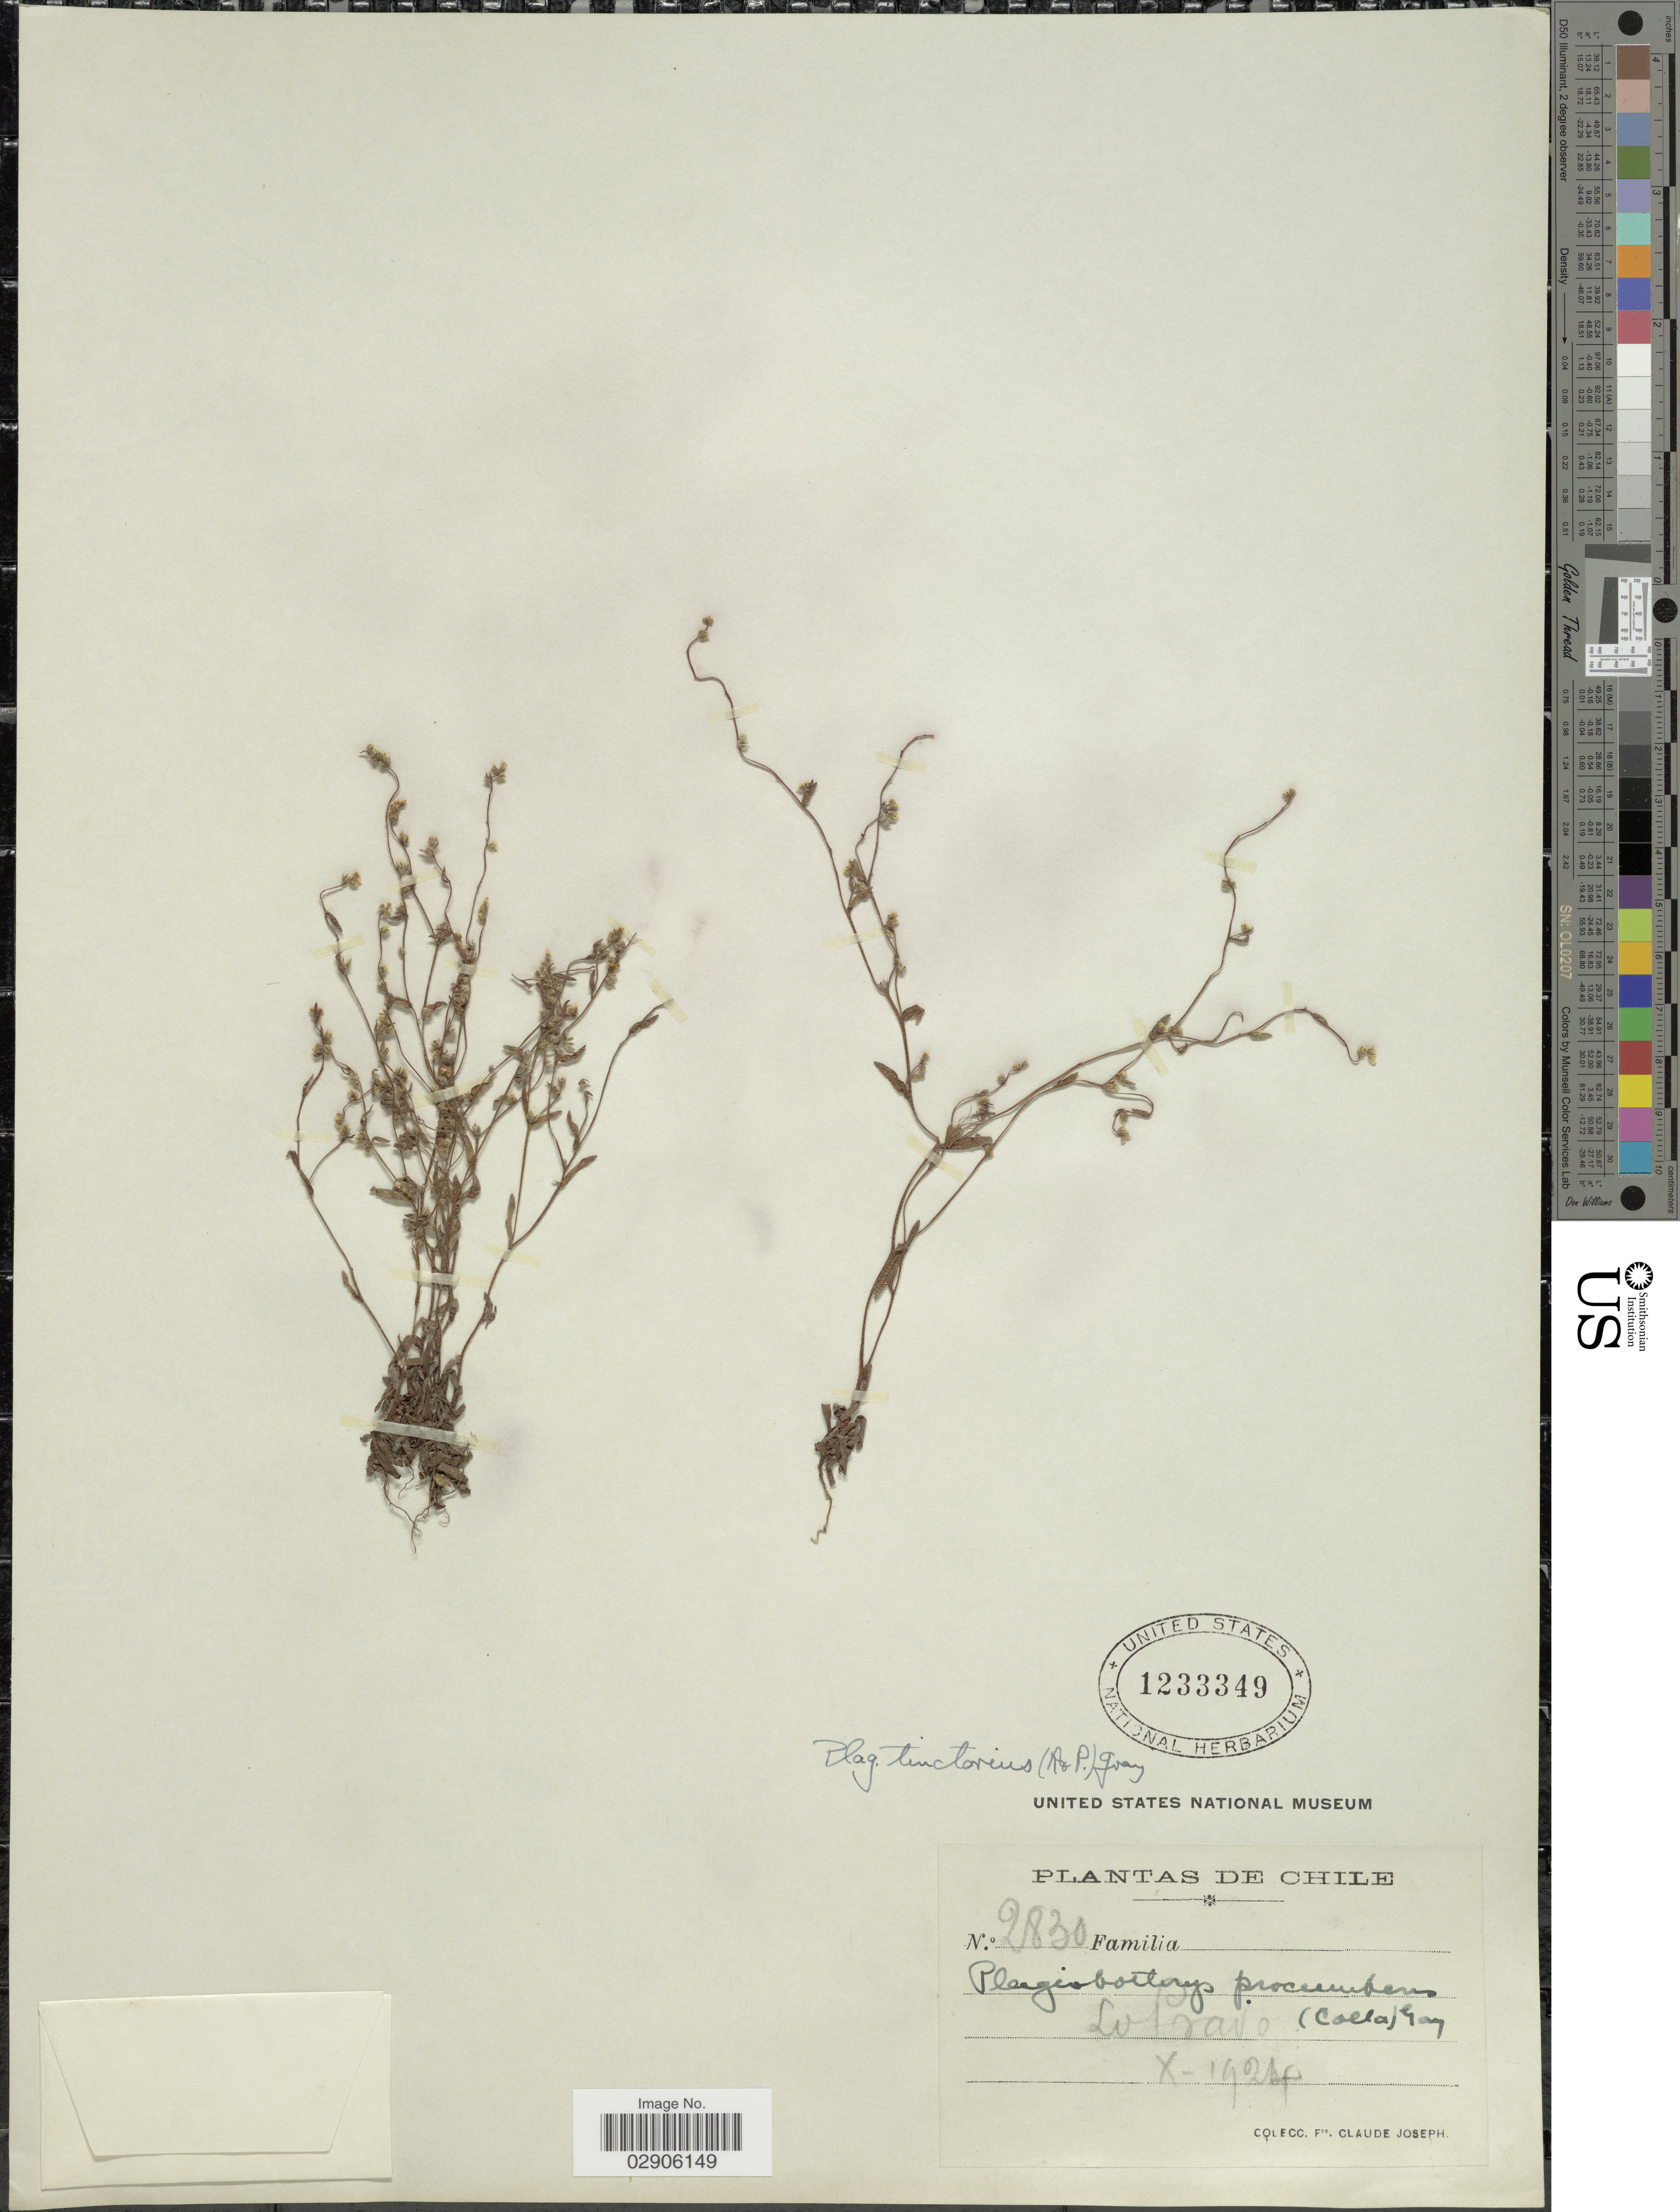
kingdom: Plantae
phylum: Tracheophyta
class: Magnoliopsida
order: Boraginales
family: Boraginaceae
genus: Plagiobothrys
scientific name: Plagiobothrys myosotoides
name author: (Lehm.) Brand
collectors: Bro. Claude-Joseph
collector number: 2830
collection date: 1924-10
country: Chile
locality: Lo Prado.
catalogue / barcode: US 1233349